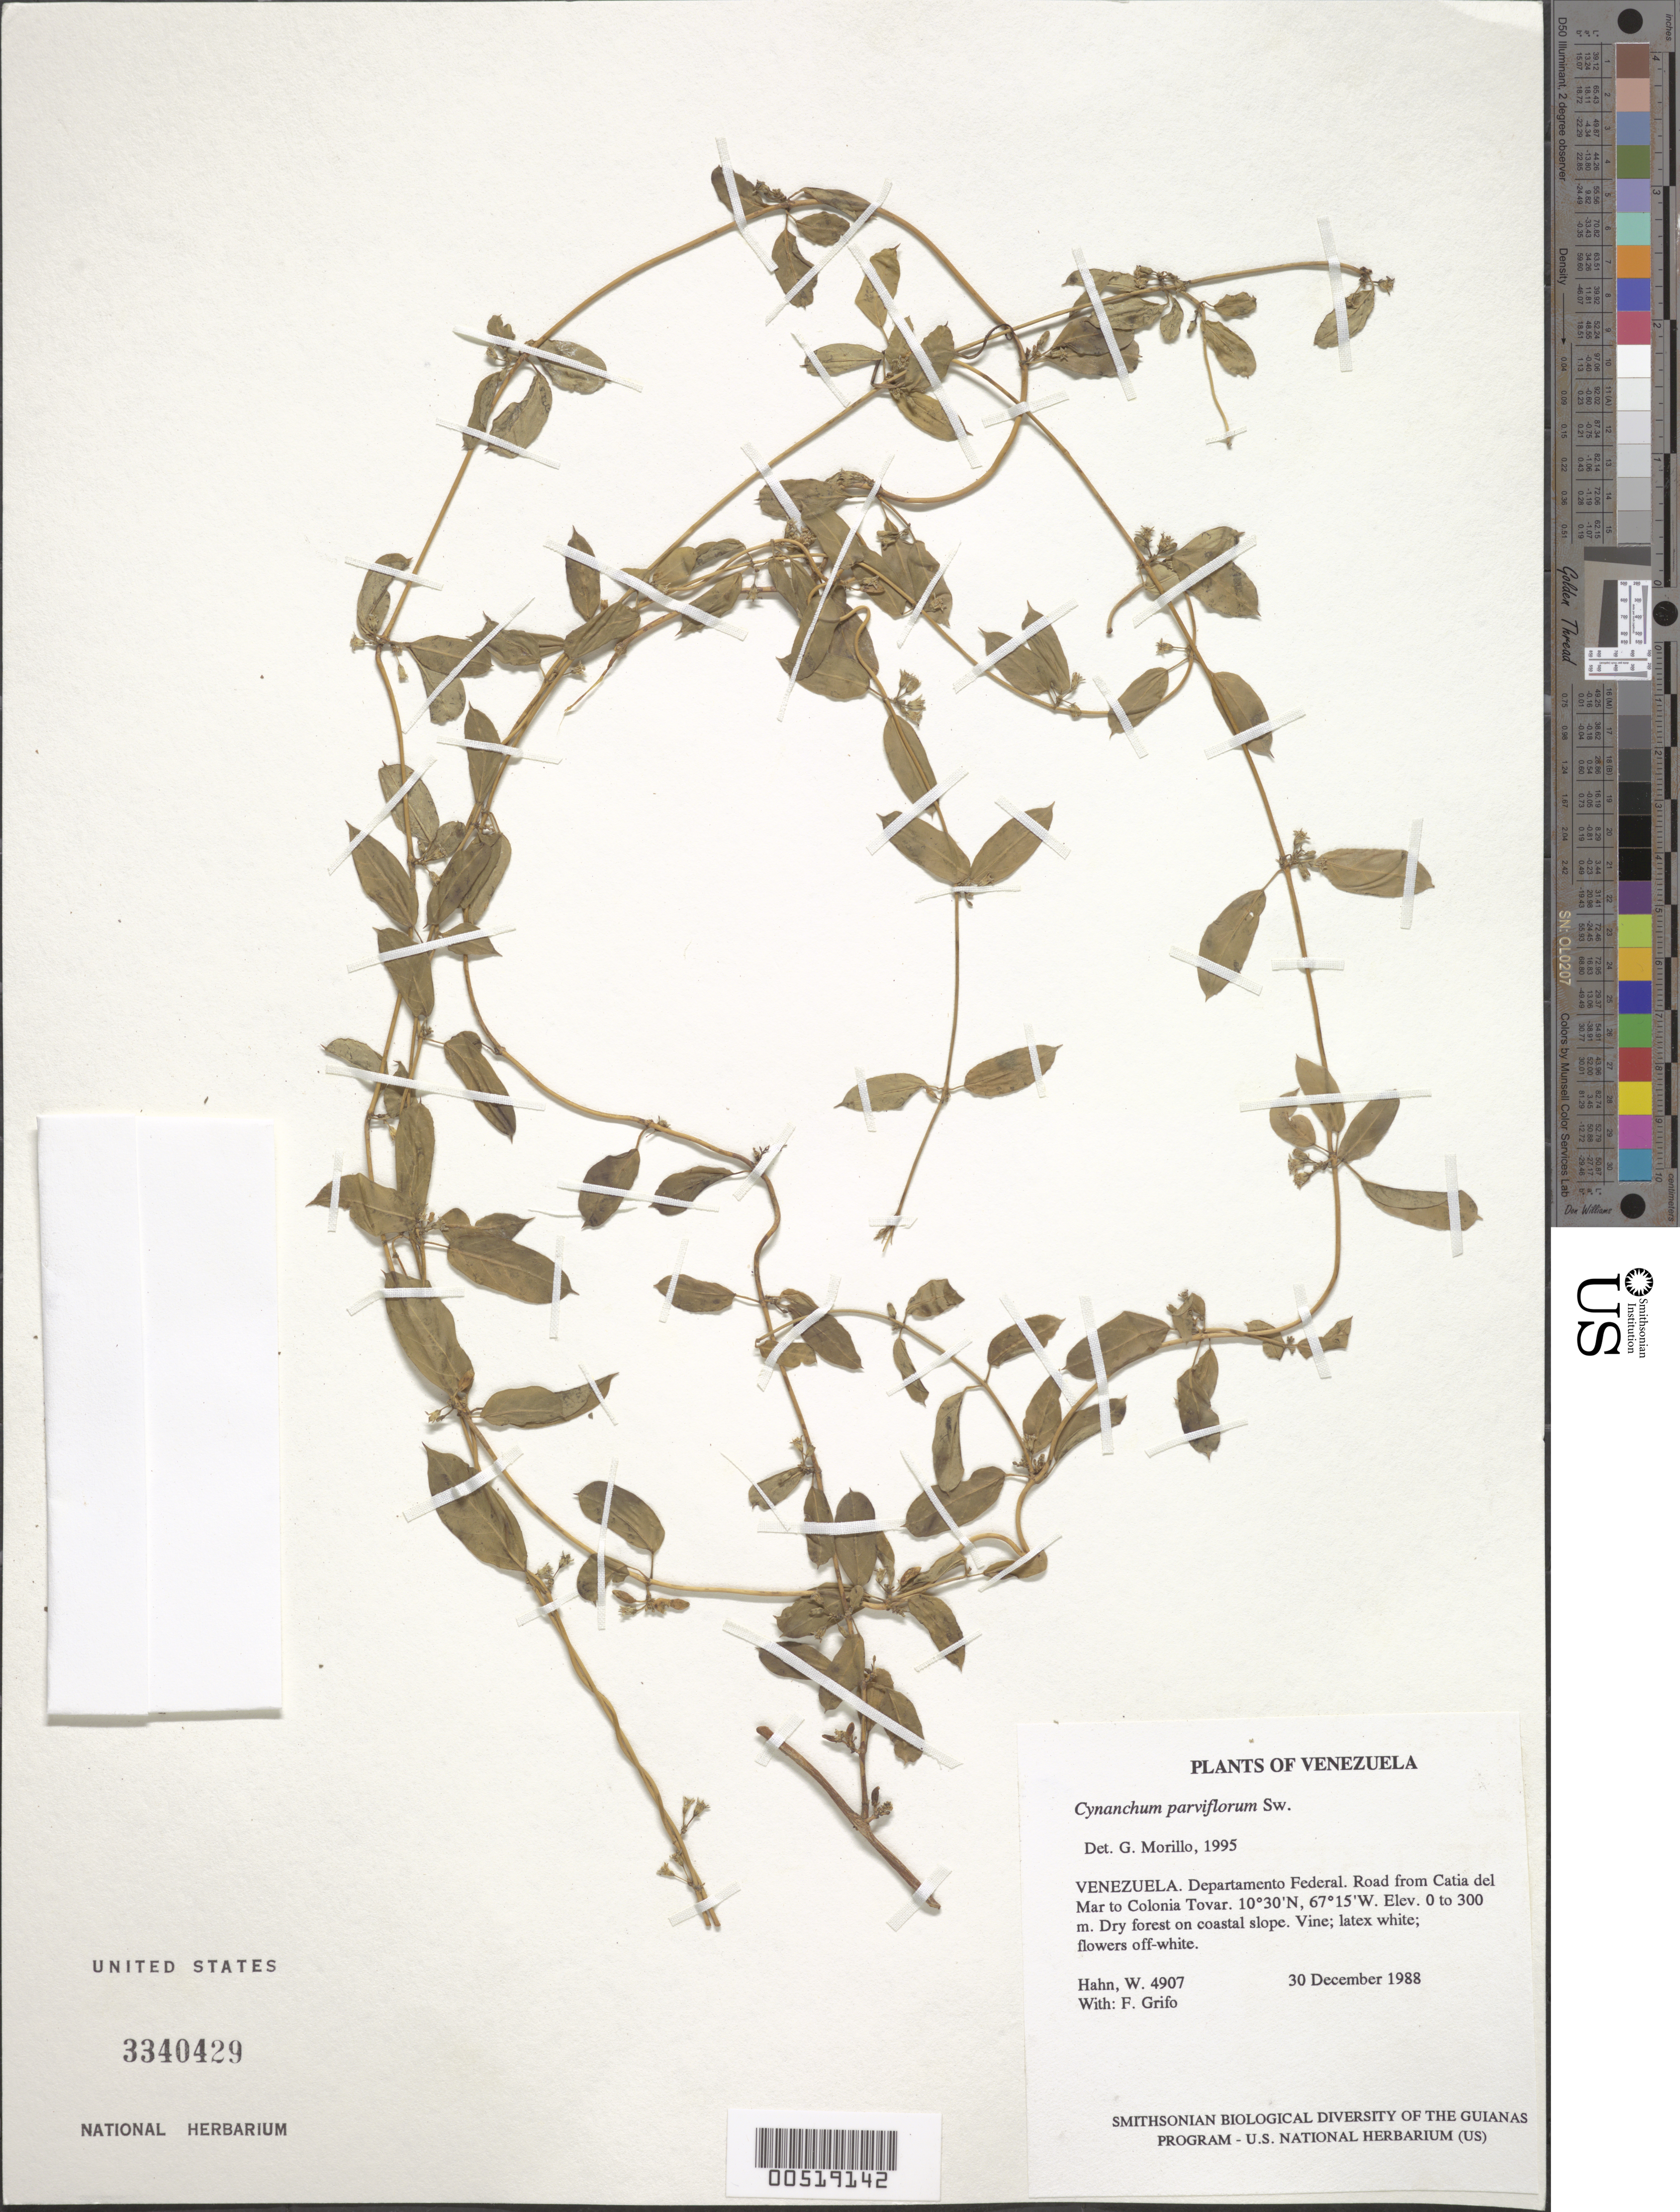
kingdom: Plantae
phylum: Tracheophyta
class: Magnoliopsida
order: Gentianales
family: Apocynaceae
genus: Metastelma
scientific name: Metastelma parviflorum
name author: (Sw.) Schult.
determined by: Liede-Schumann, Sigrid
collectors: W. Hahn & F. Grifo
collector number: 4907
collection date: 1988-12-30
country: Venezuela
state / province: Vargas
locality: Road from Catia del Mar to Colonia Tovar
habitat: Dry forest on coastal slope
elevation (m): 300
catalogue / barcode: US 3340429